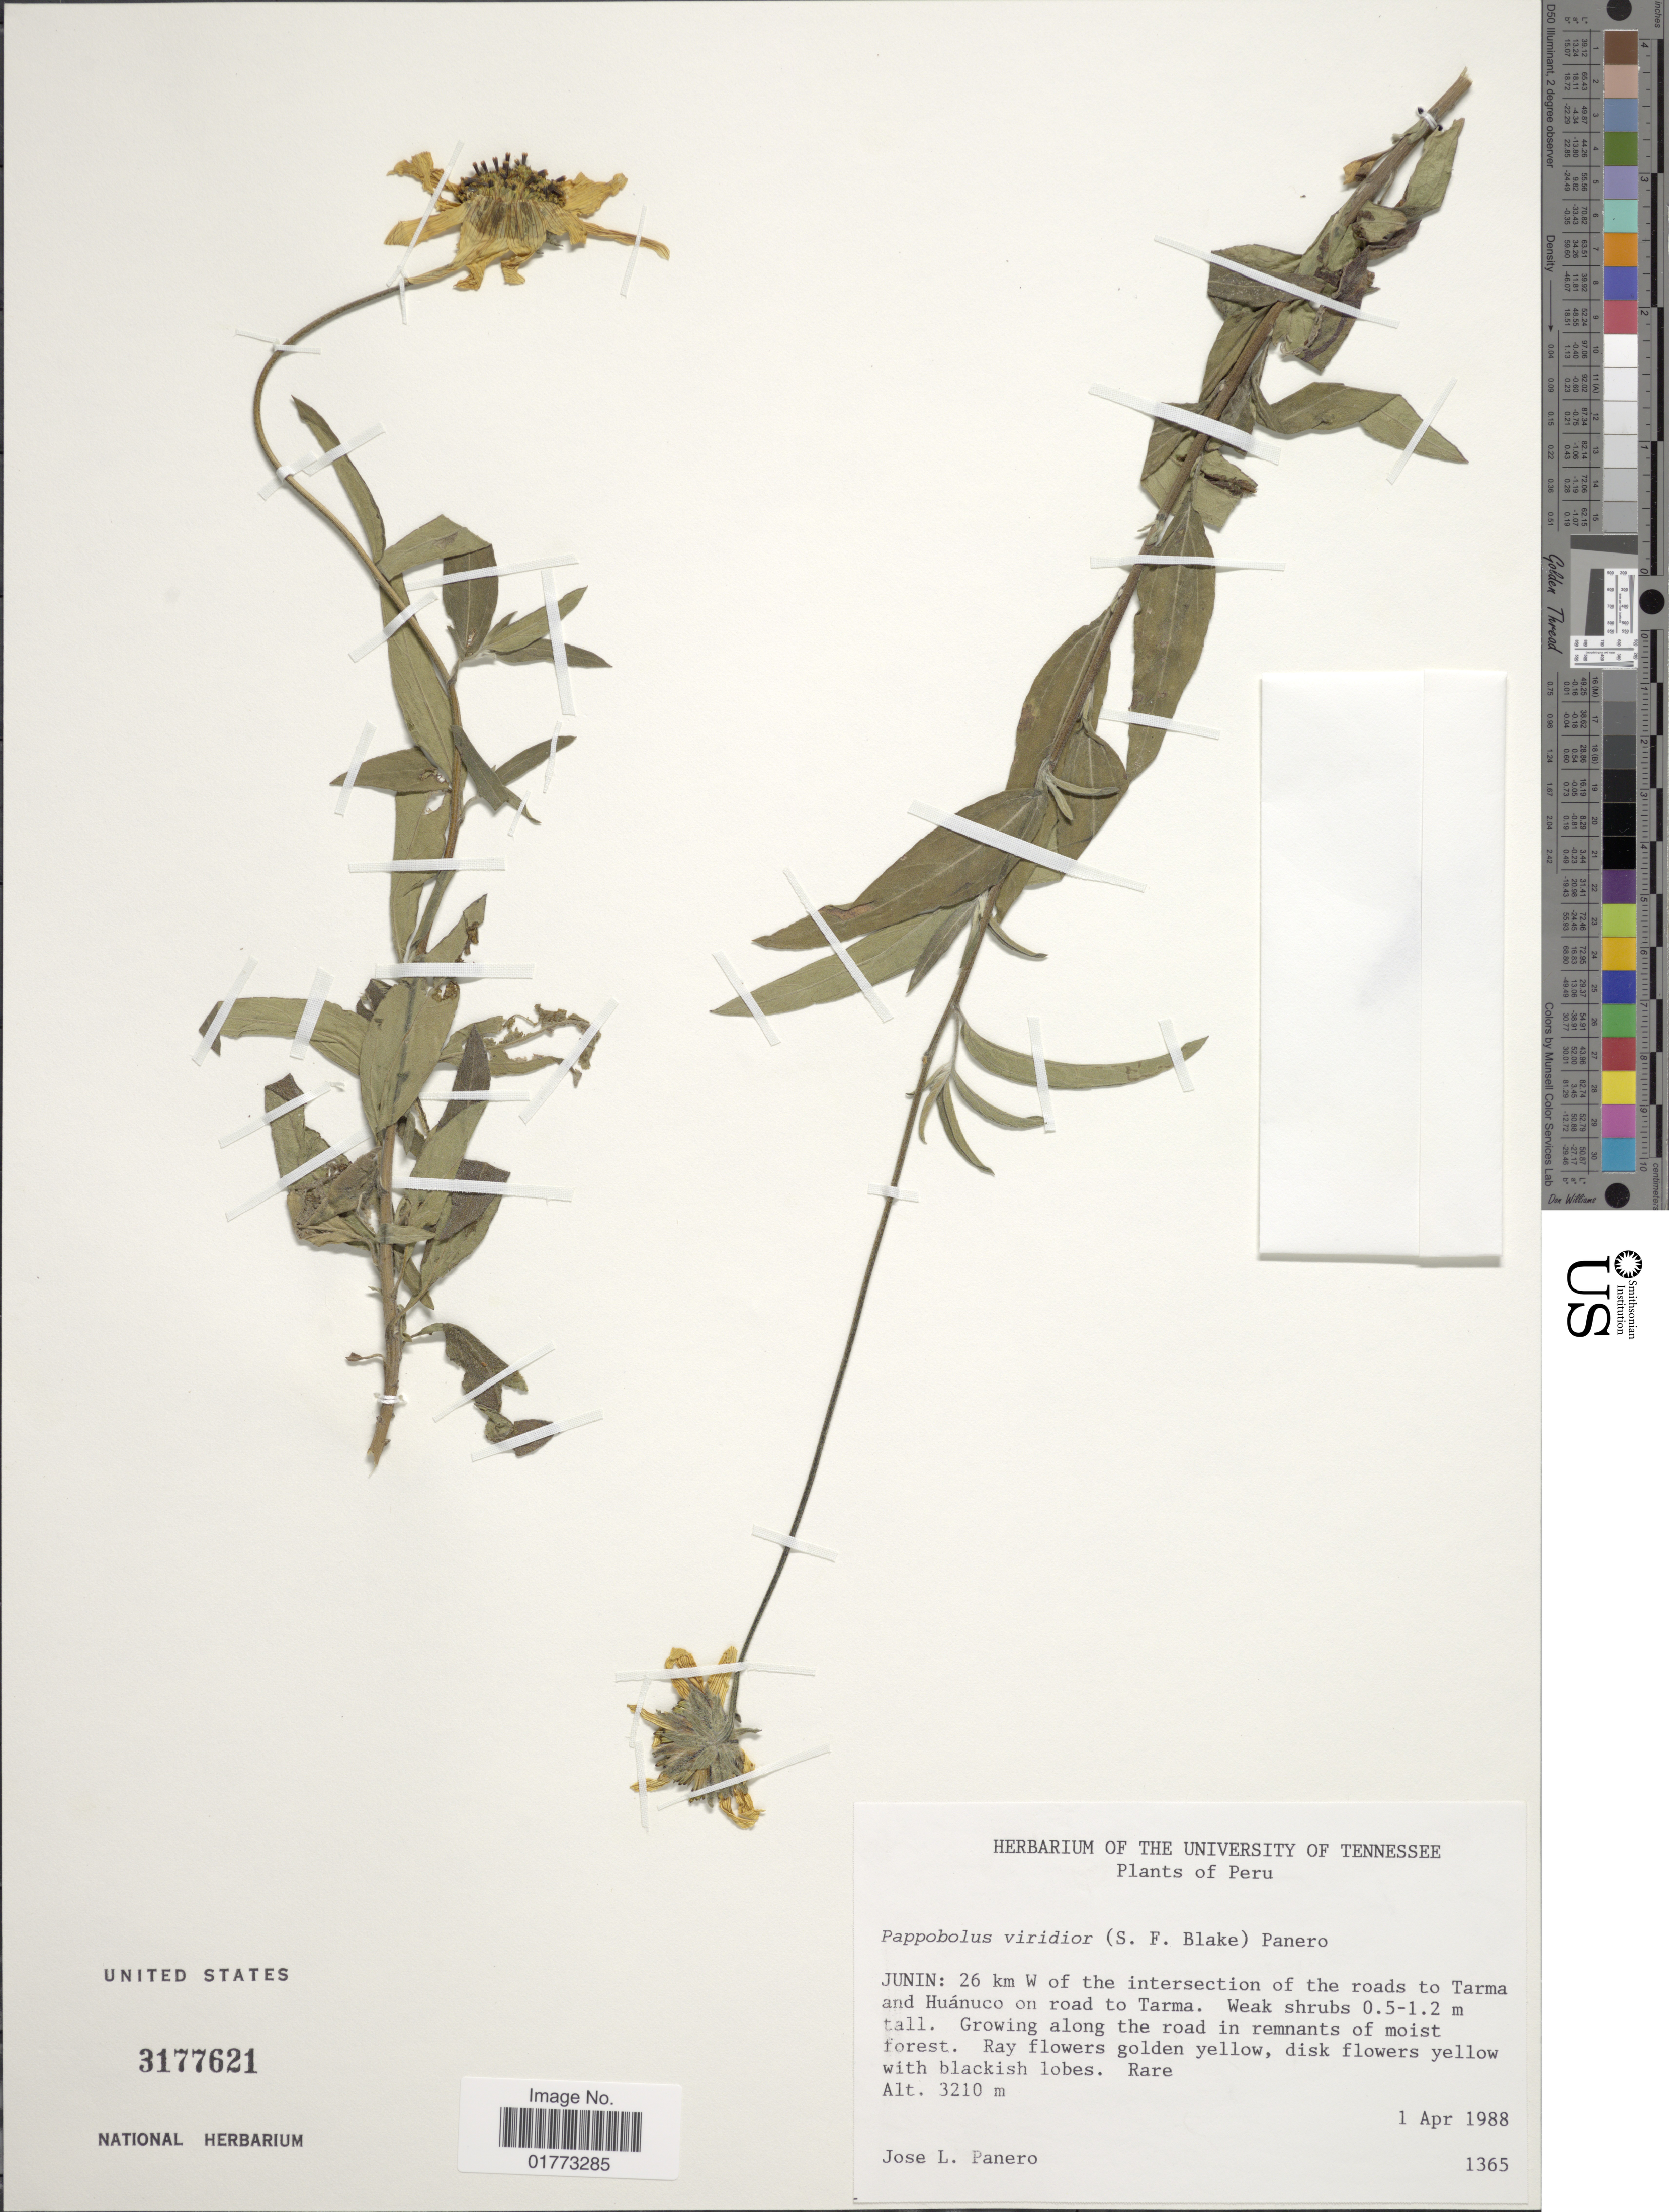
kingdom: Plantae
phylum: Tracheophyta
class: Magnoliopsida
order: Asterales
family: Asteraceae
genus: Pappobolus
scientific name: Pappobolus viridior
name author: (S.F. Blake) Panero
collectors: J. L. Panero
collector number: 1365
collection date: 1988-04-01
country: Peru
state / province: Junín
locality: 26 km W of the intersection of the roads to Tarma and Huánuco on road to Tarma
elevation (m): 3210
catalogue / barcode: US 3177621